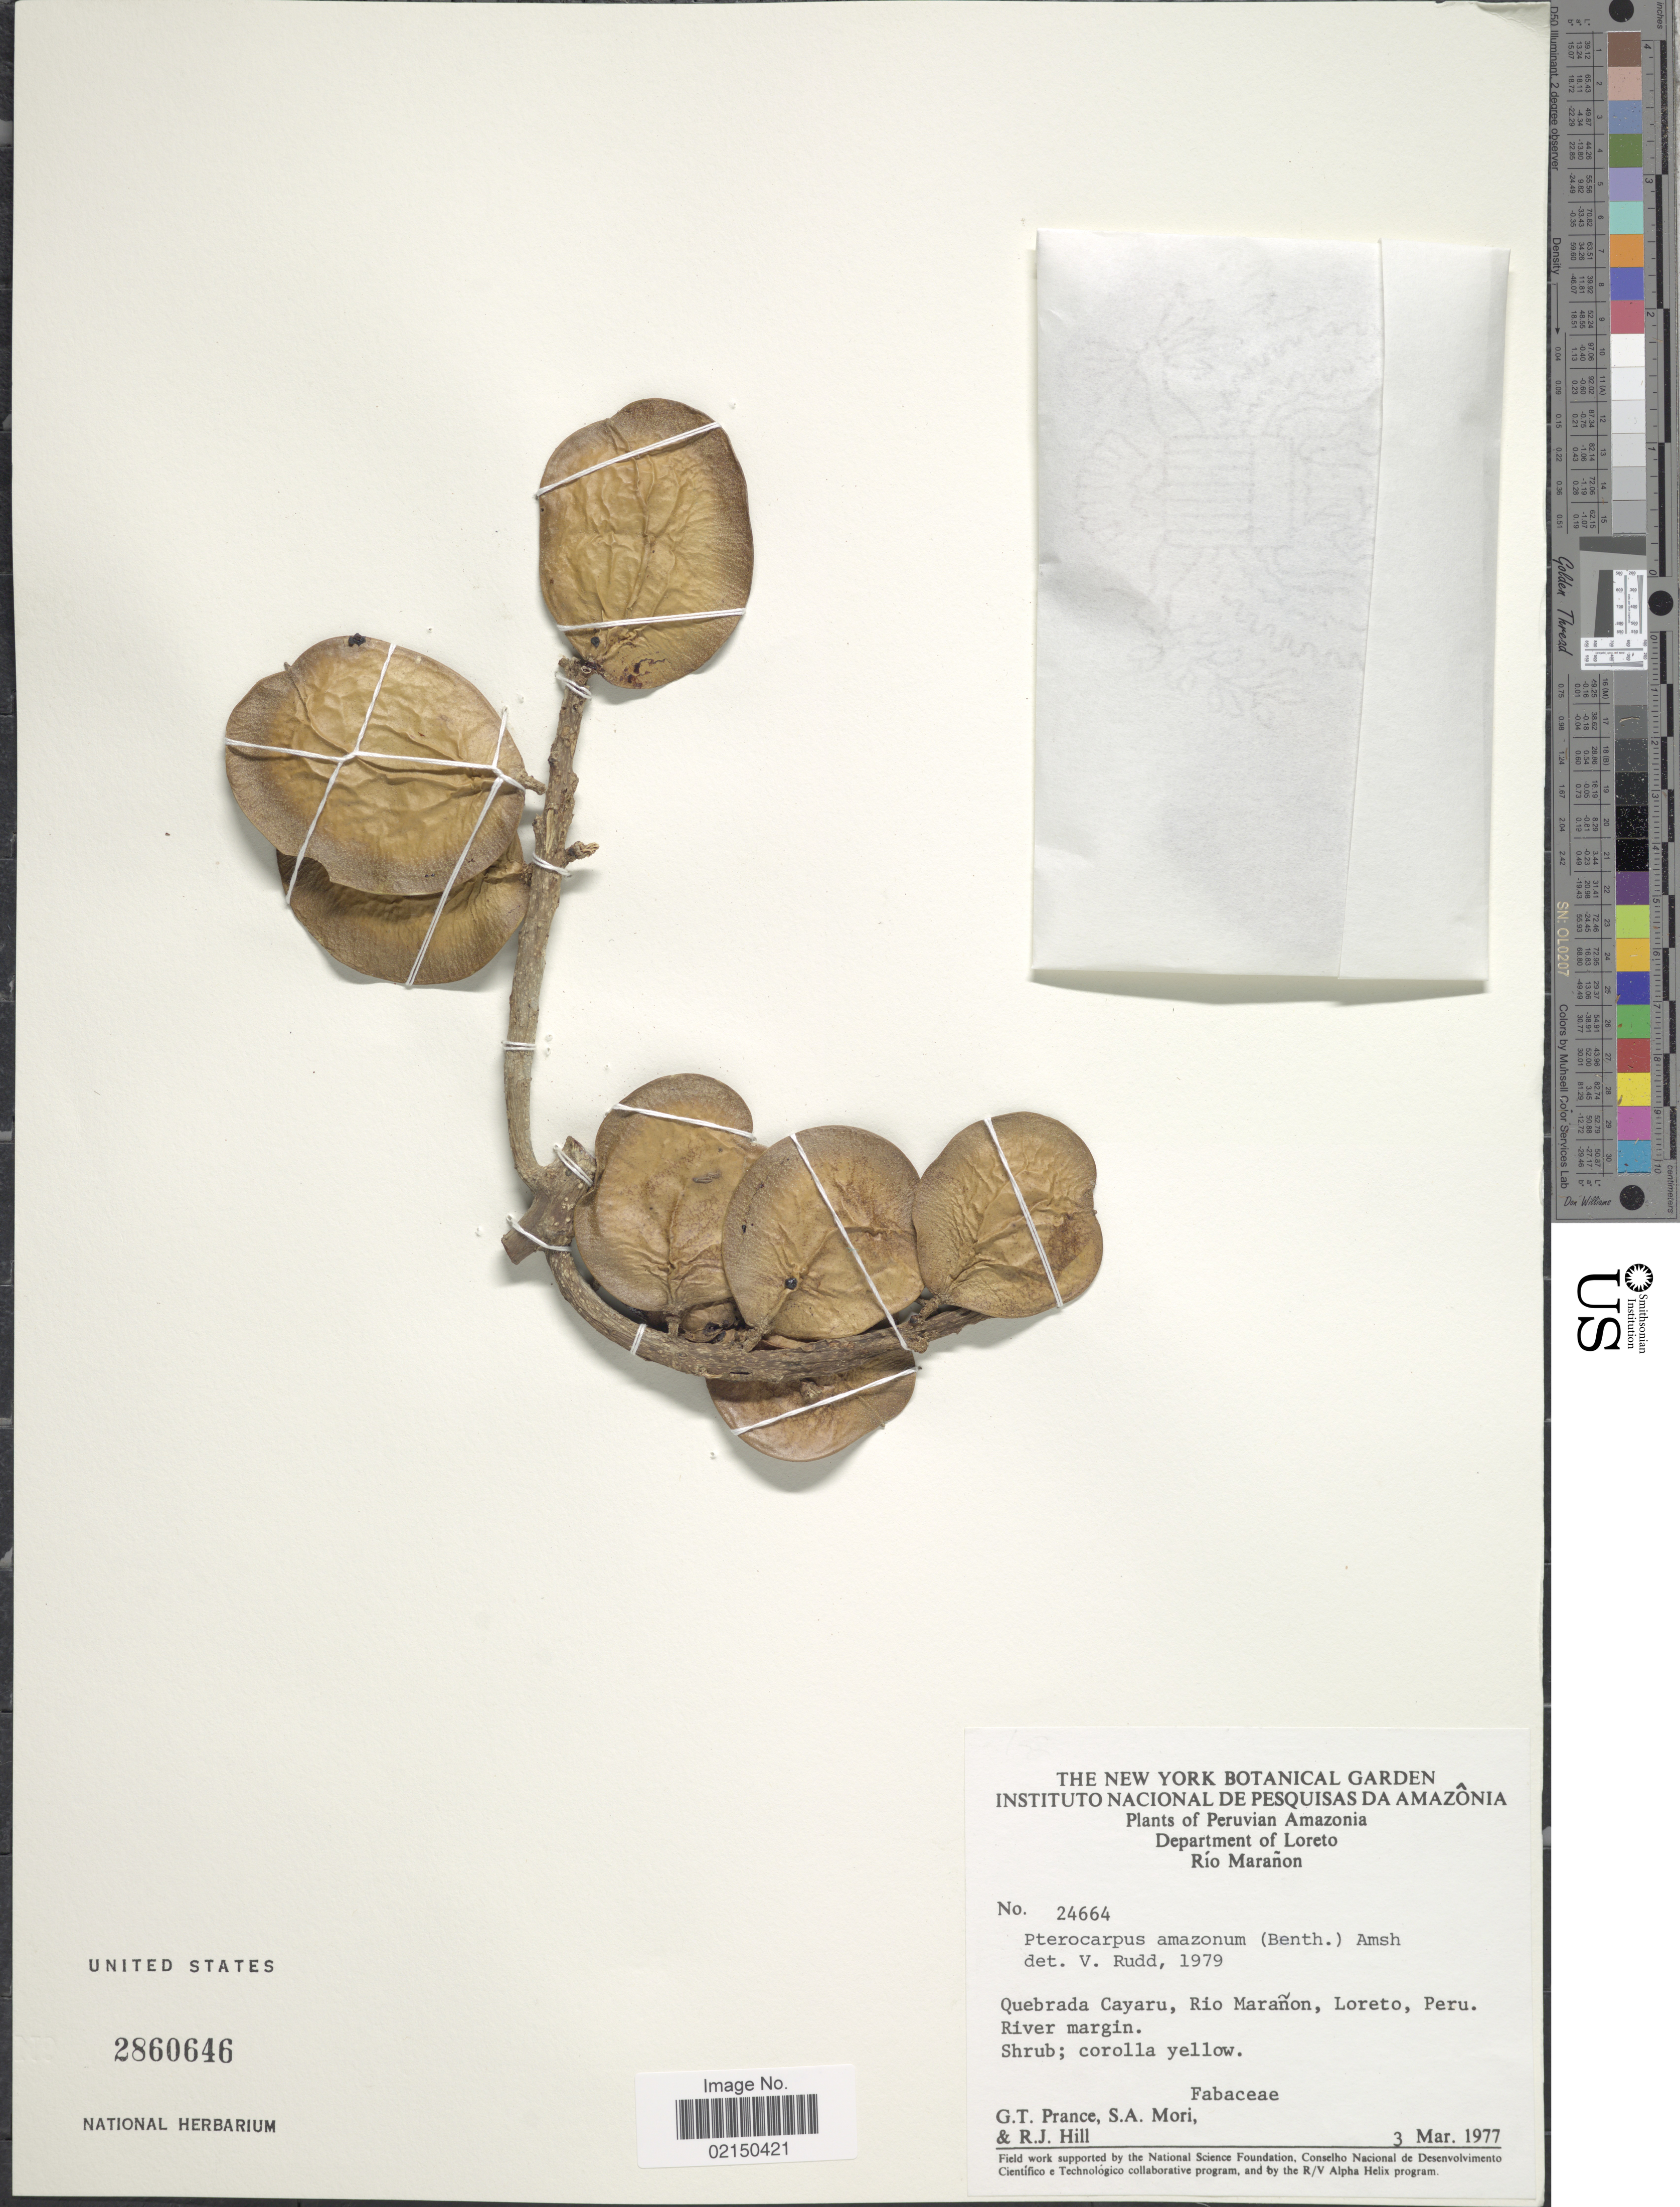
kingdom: Plantae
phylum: Tracheophyta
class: Magnoliopsida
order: Fabales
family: Fabaceae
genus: Pterocarpus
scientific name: Pterocarpus amazonum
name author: (Benth.) Amshoff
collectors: G. T. Prance, S. Mori & R. J. Hill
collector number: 24664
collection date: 1977-03-03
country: Peru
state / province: Loreto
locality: Peruvian Amazonia, Rio Maranon, Quebrada Cayaru, Rio Maranon, Loreto, river margin.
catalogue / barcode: US 2860646